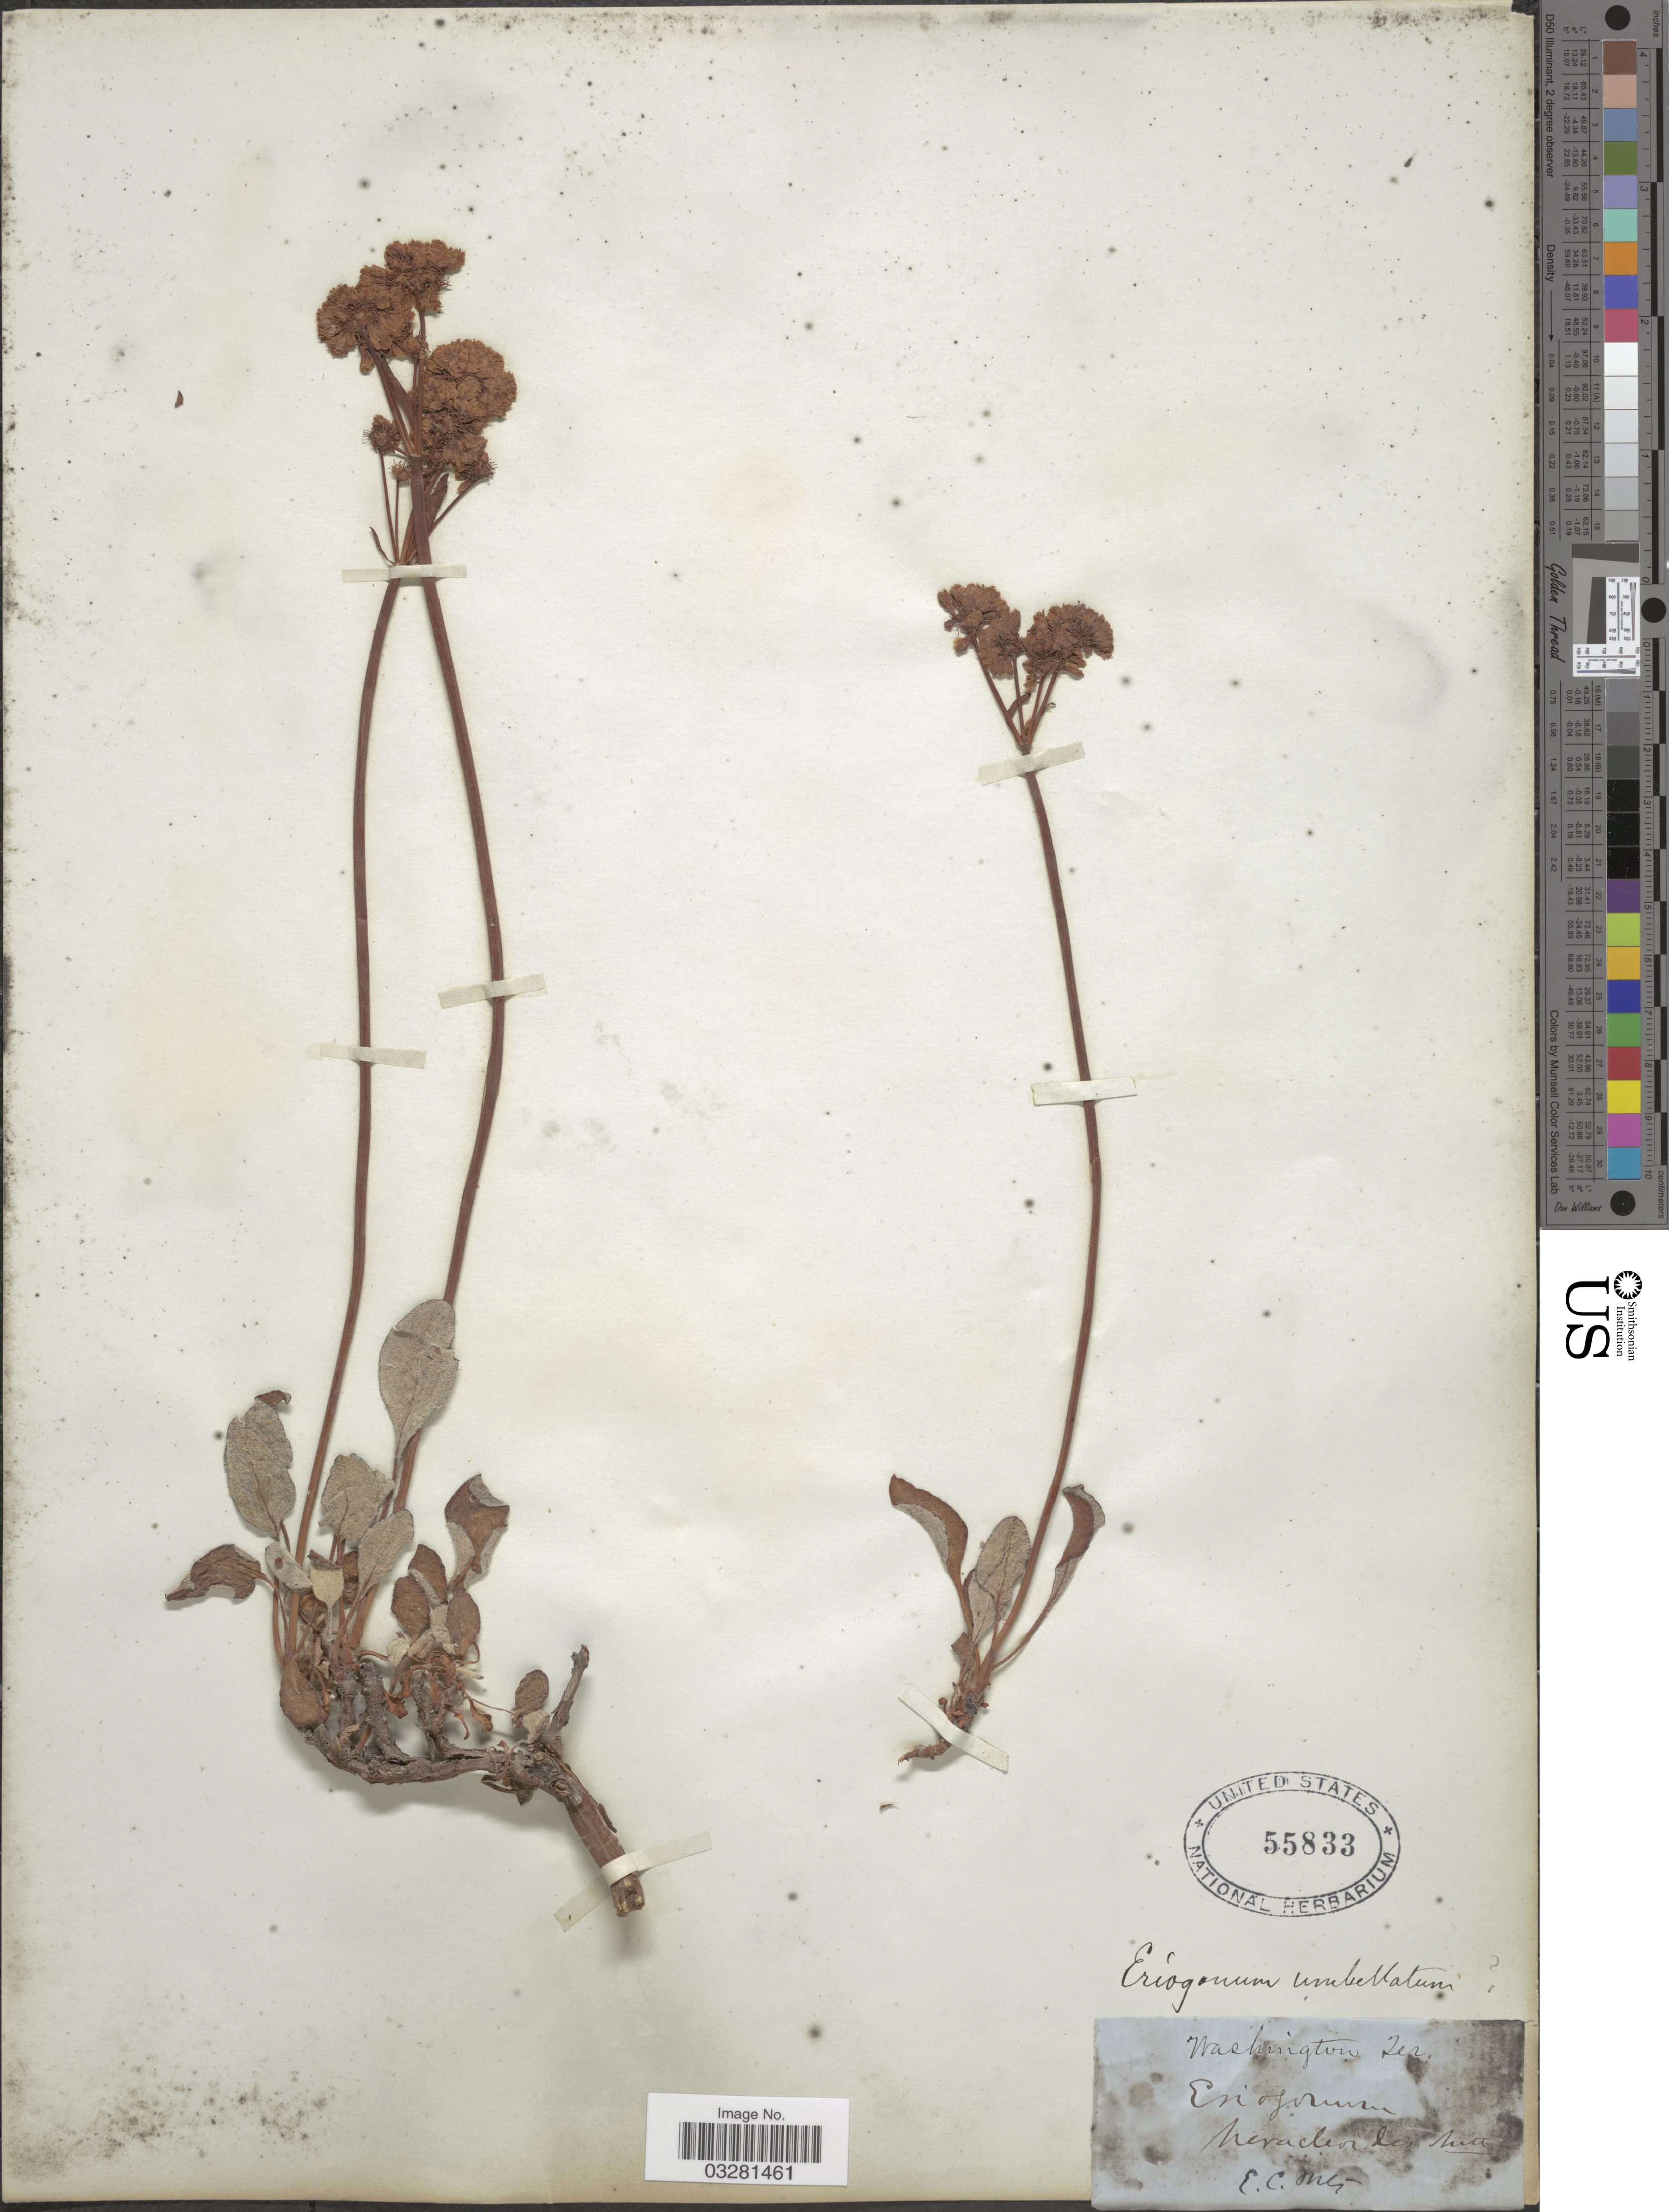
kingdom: Plantae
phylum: Tracheophyta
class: Magnoliopsida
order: Caryophyllales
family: Polygonaceae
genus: Eriogonum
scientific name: Eriogonum umbellatum var. umbellatum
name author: Torr.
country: United States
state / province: Washington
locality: E. C. Mts.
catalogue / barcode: US 55833